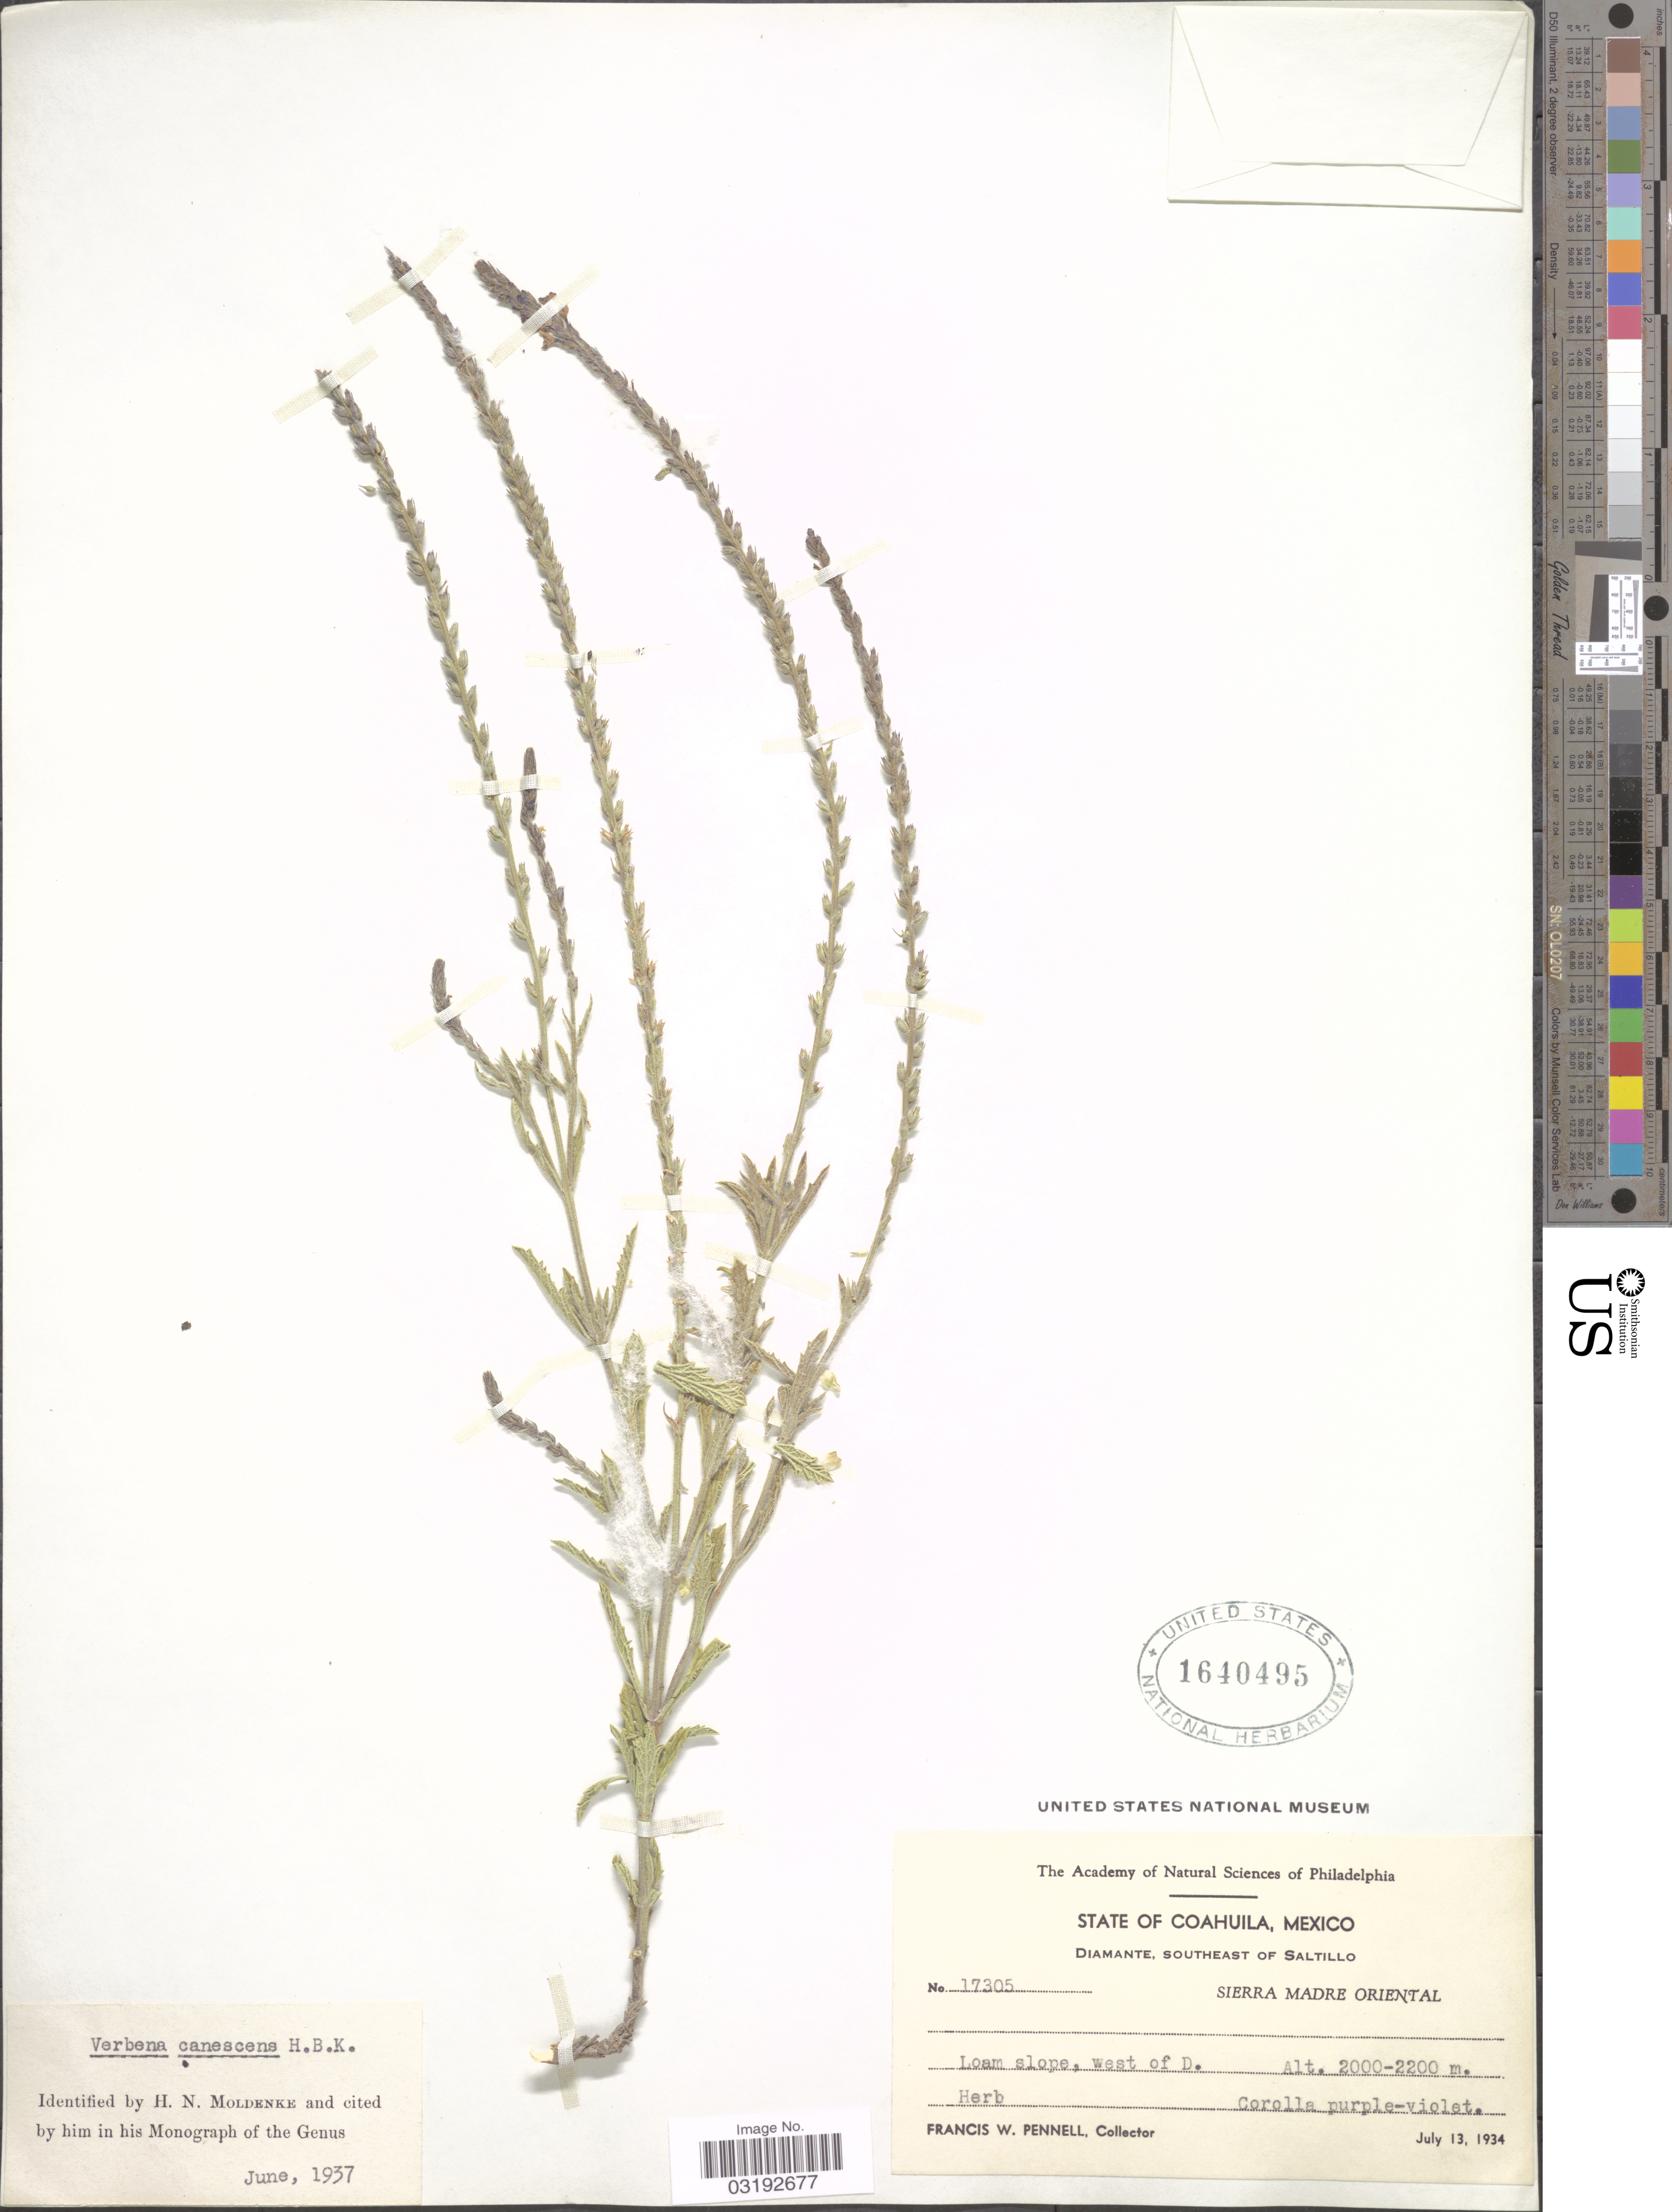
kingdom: Plantae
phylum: Tracheophyta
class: Magnoliopsida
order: Lamiales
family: Verbenaceae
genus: Verbena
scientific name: Verbena canescens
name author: Kunth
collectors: F. W. Pennell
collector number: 17305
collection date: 1934-07-13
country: Mexico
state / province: Coahuila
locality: Diamante, southeast of Saltillo. Sierra Madre Oriental. west of D.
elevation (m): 2000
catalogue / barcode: US 1640495